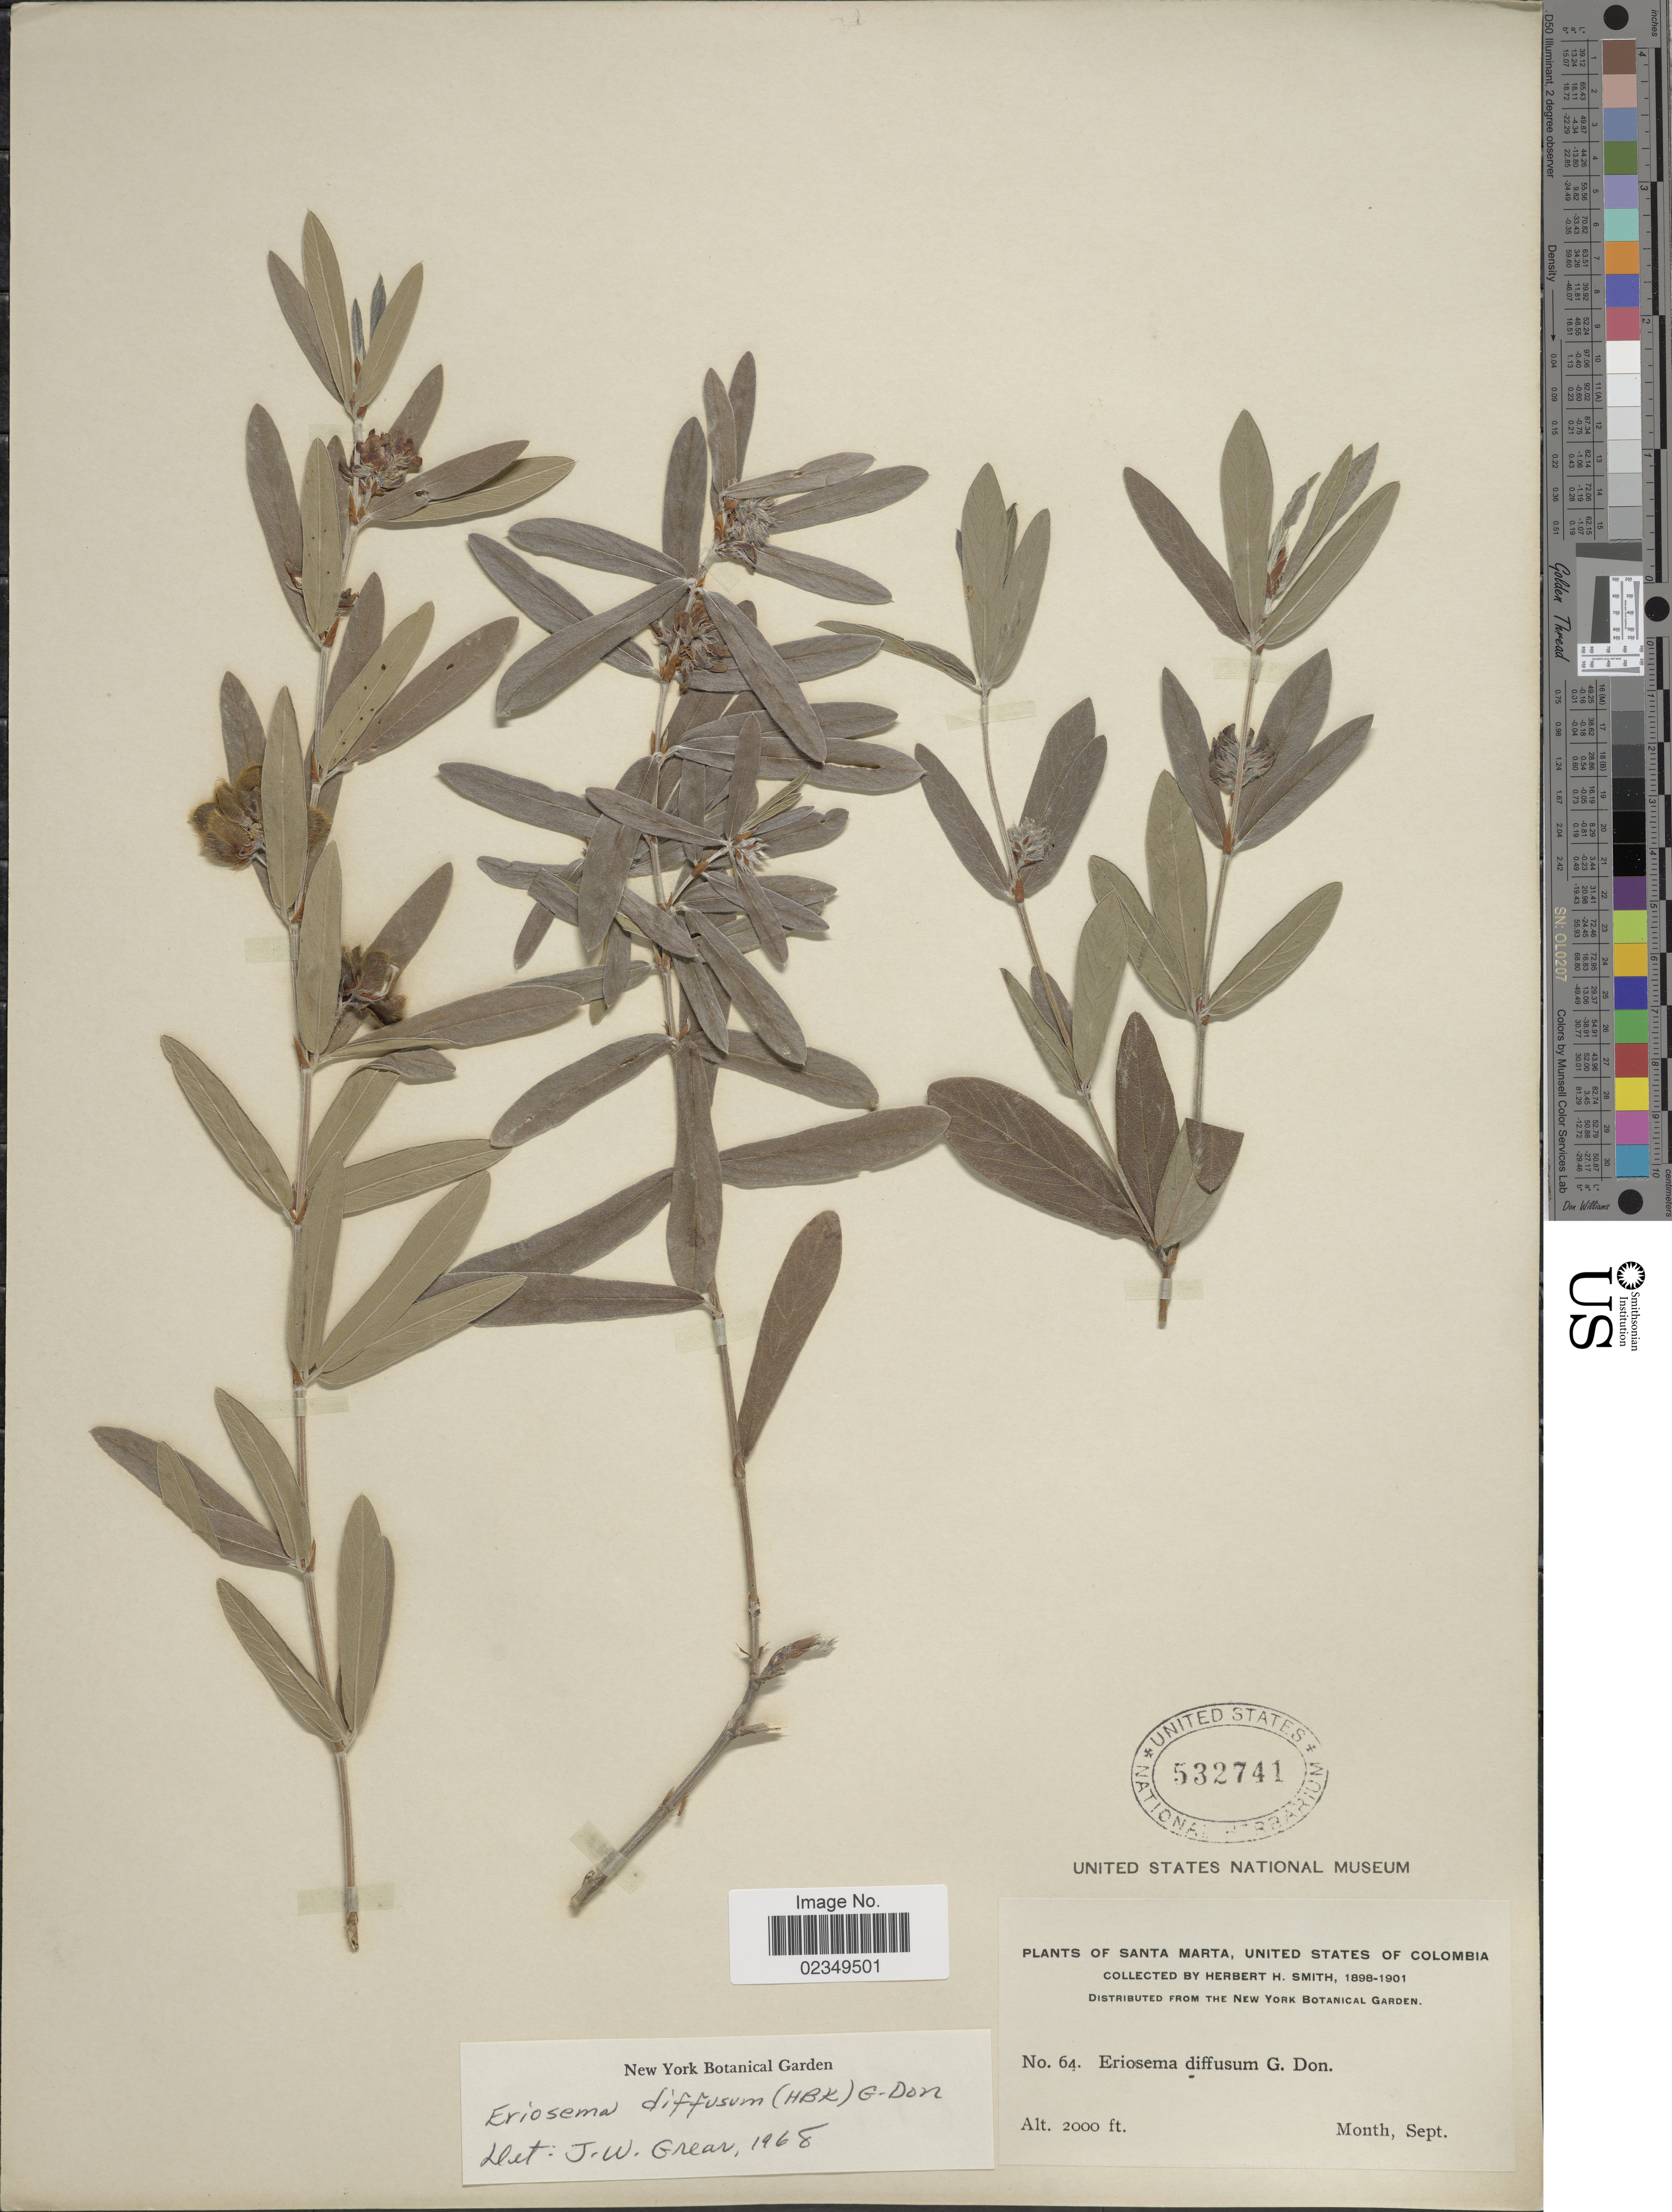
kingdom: Plantae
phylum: Tracheophyta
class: Magnoliopsida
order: Fabales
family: Fabaceae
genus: Eriosema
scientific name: Eriosema diffusum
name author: (Kunth) G. Don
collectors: Herbert H. Smith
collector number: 64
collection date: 1898-09/1901-09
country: Colombia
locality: Santa Marta, United States of Colombia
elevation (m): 610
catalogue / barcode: US 532741